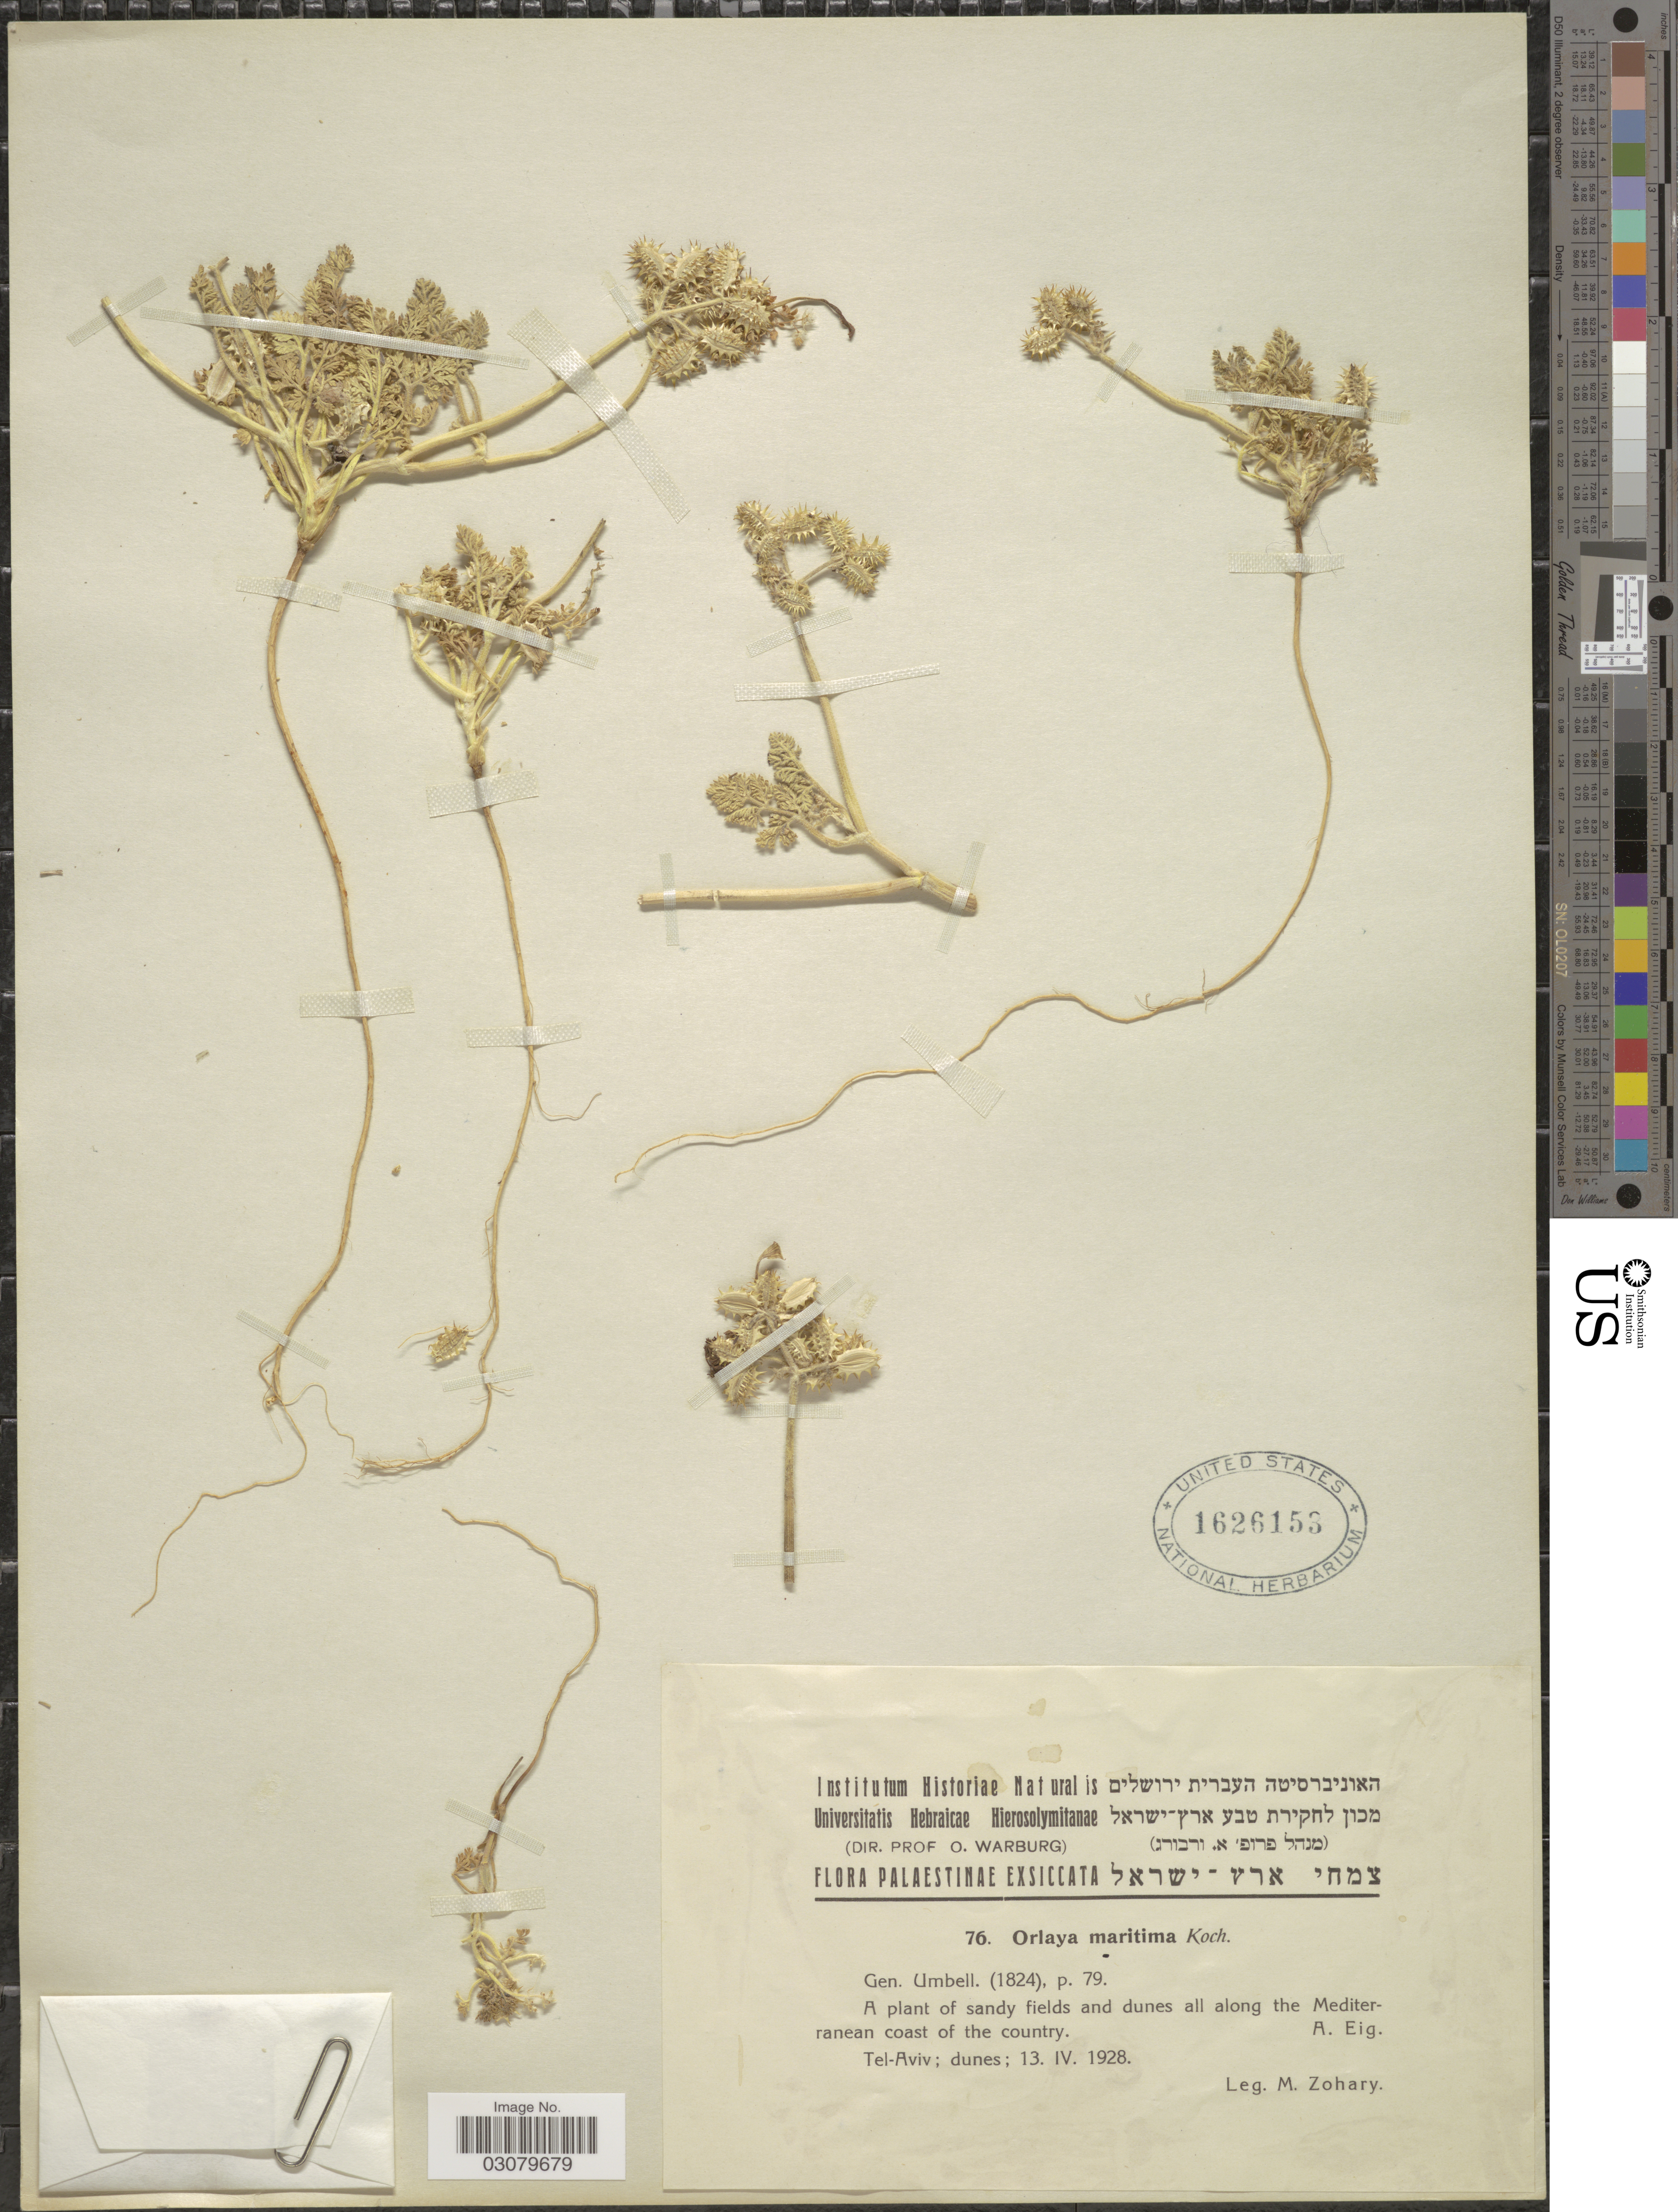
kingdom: Plantae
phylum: Tracheophyta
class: Magnoliopsida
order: Apiales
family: Apiaceae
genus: Orlaya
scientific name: Orlaya maritima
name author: W.D.J. Koch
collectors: M. Zohary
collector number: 76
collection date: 1925-04-13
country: Israel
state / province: Tel Aviv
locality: A plant of sandy fields and dunes all along the Mediterranean coast of the country.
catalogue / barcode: US 1626153